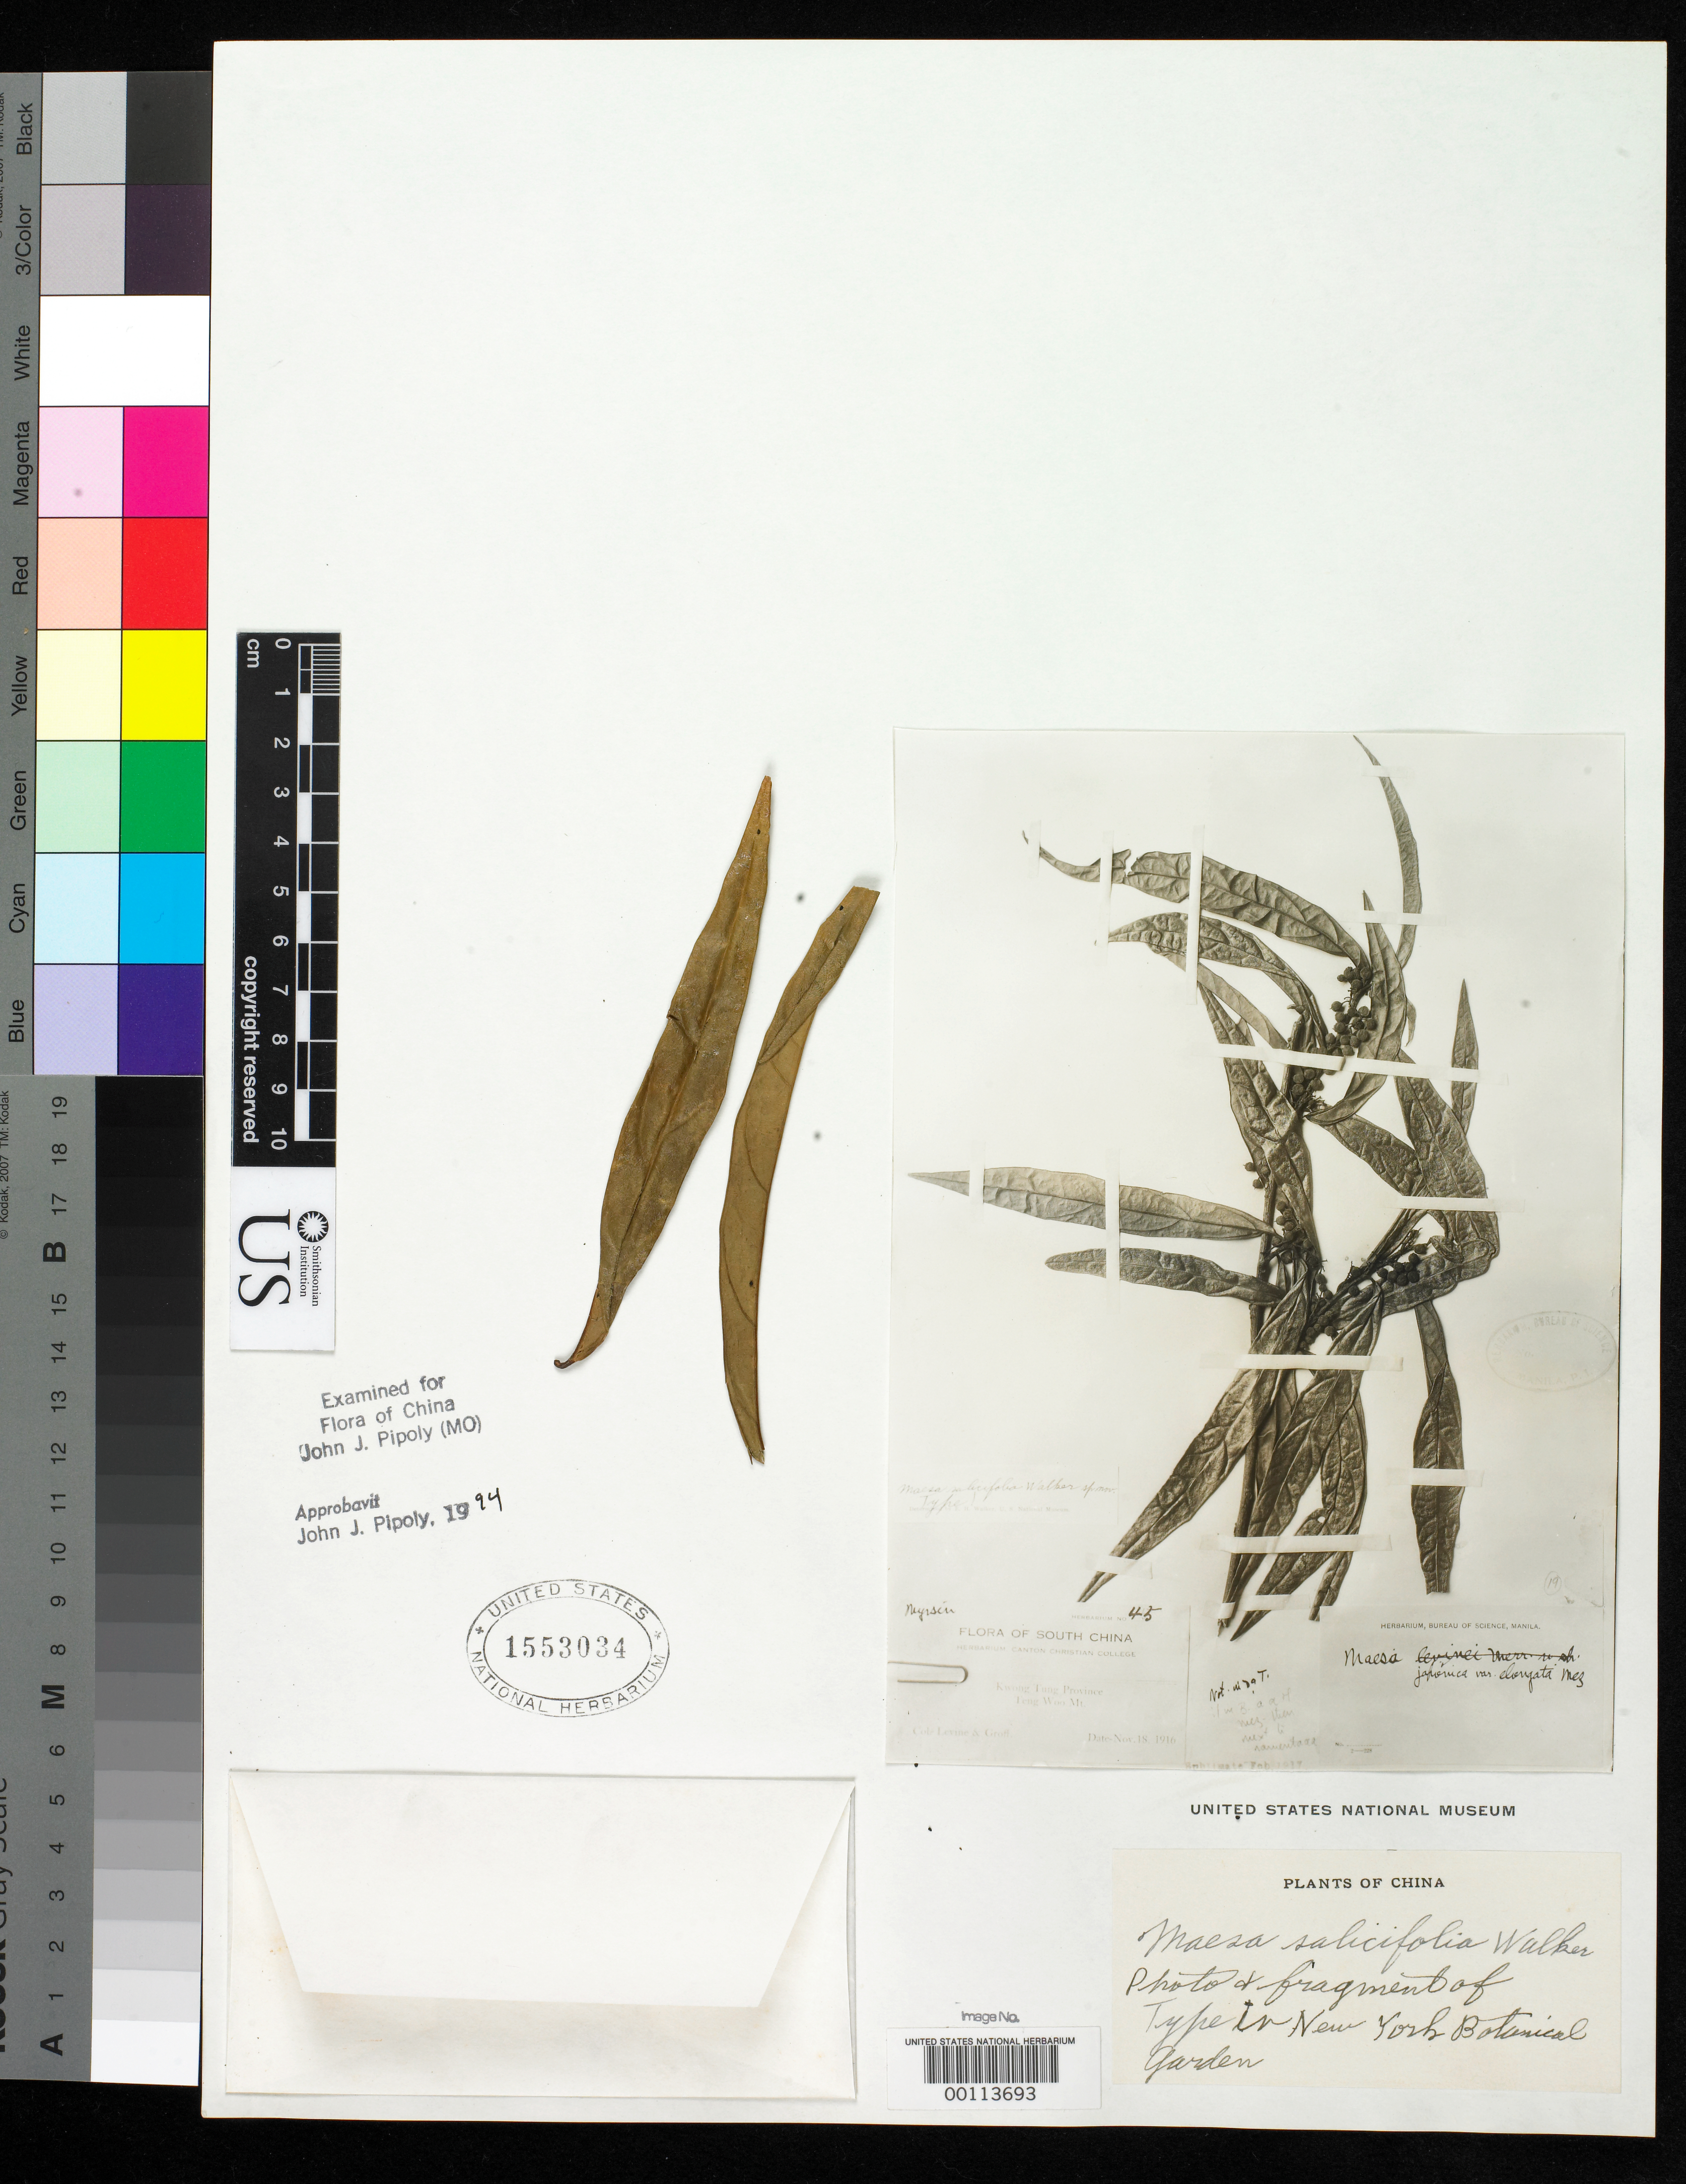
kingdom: Plantae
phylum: Tracheophyta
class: Magnoliopsida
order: Ericales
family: Primulaceae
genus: Maesa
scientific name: Maesa salicifolia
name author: E. Walker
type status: Isotype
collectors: C. O. Levine & G. Groff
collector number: C.C.C.45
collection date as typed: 18 Nov 1916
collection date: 1916-11-18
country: China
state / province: Guangdong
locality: Teng Woo Mt.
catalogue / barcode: US 1553034